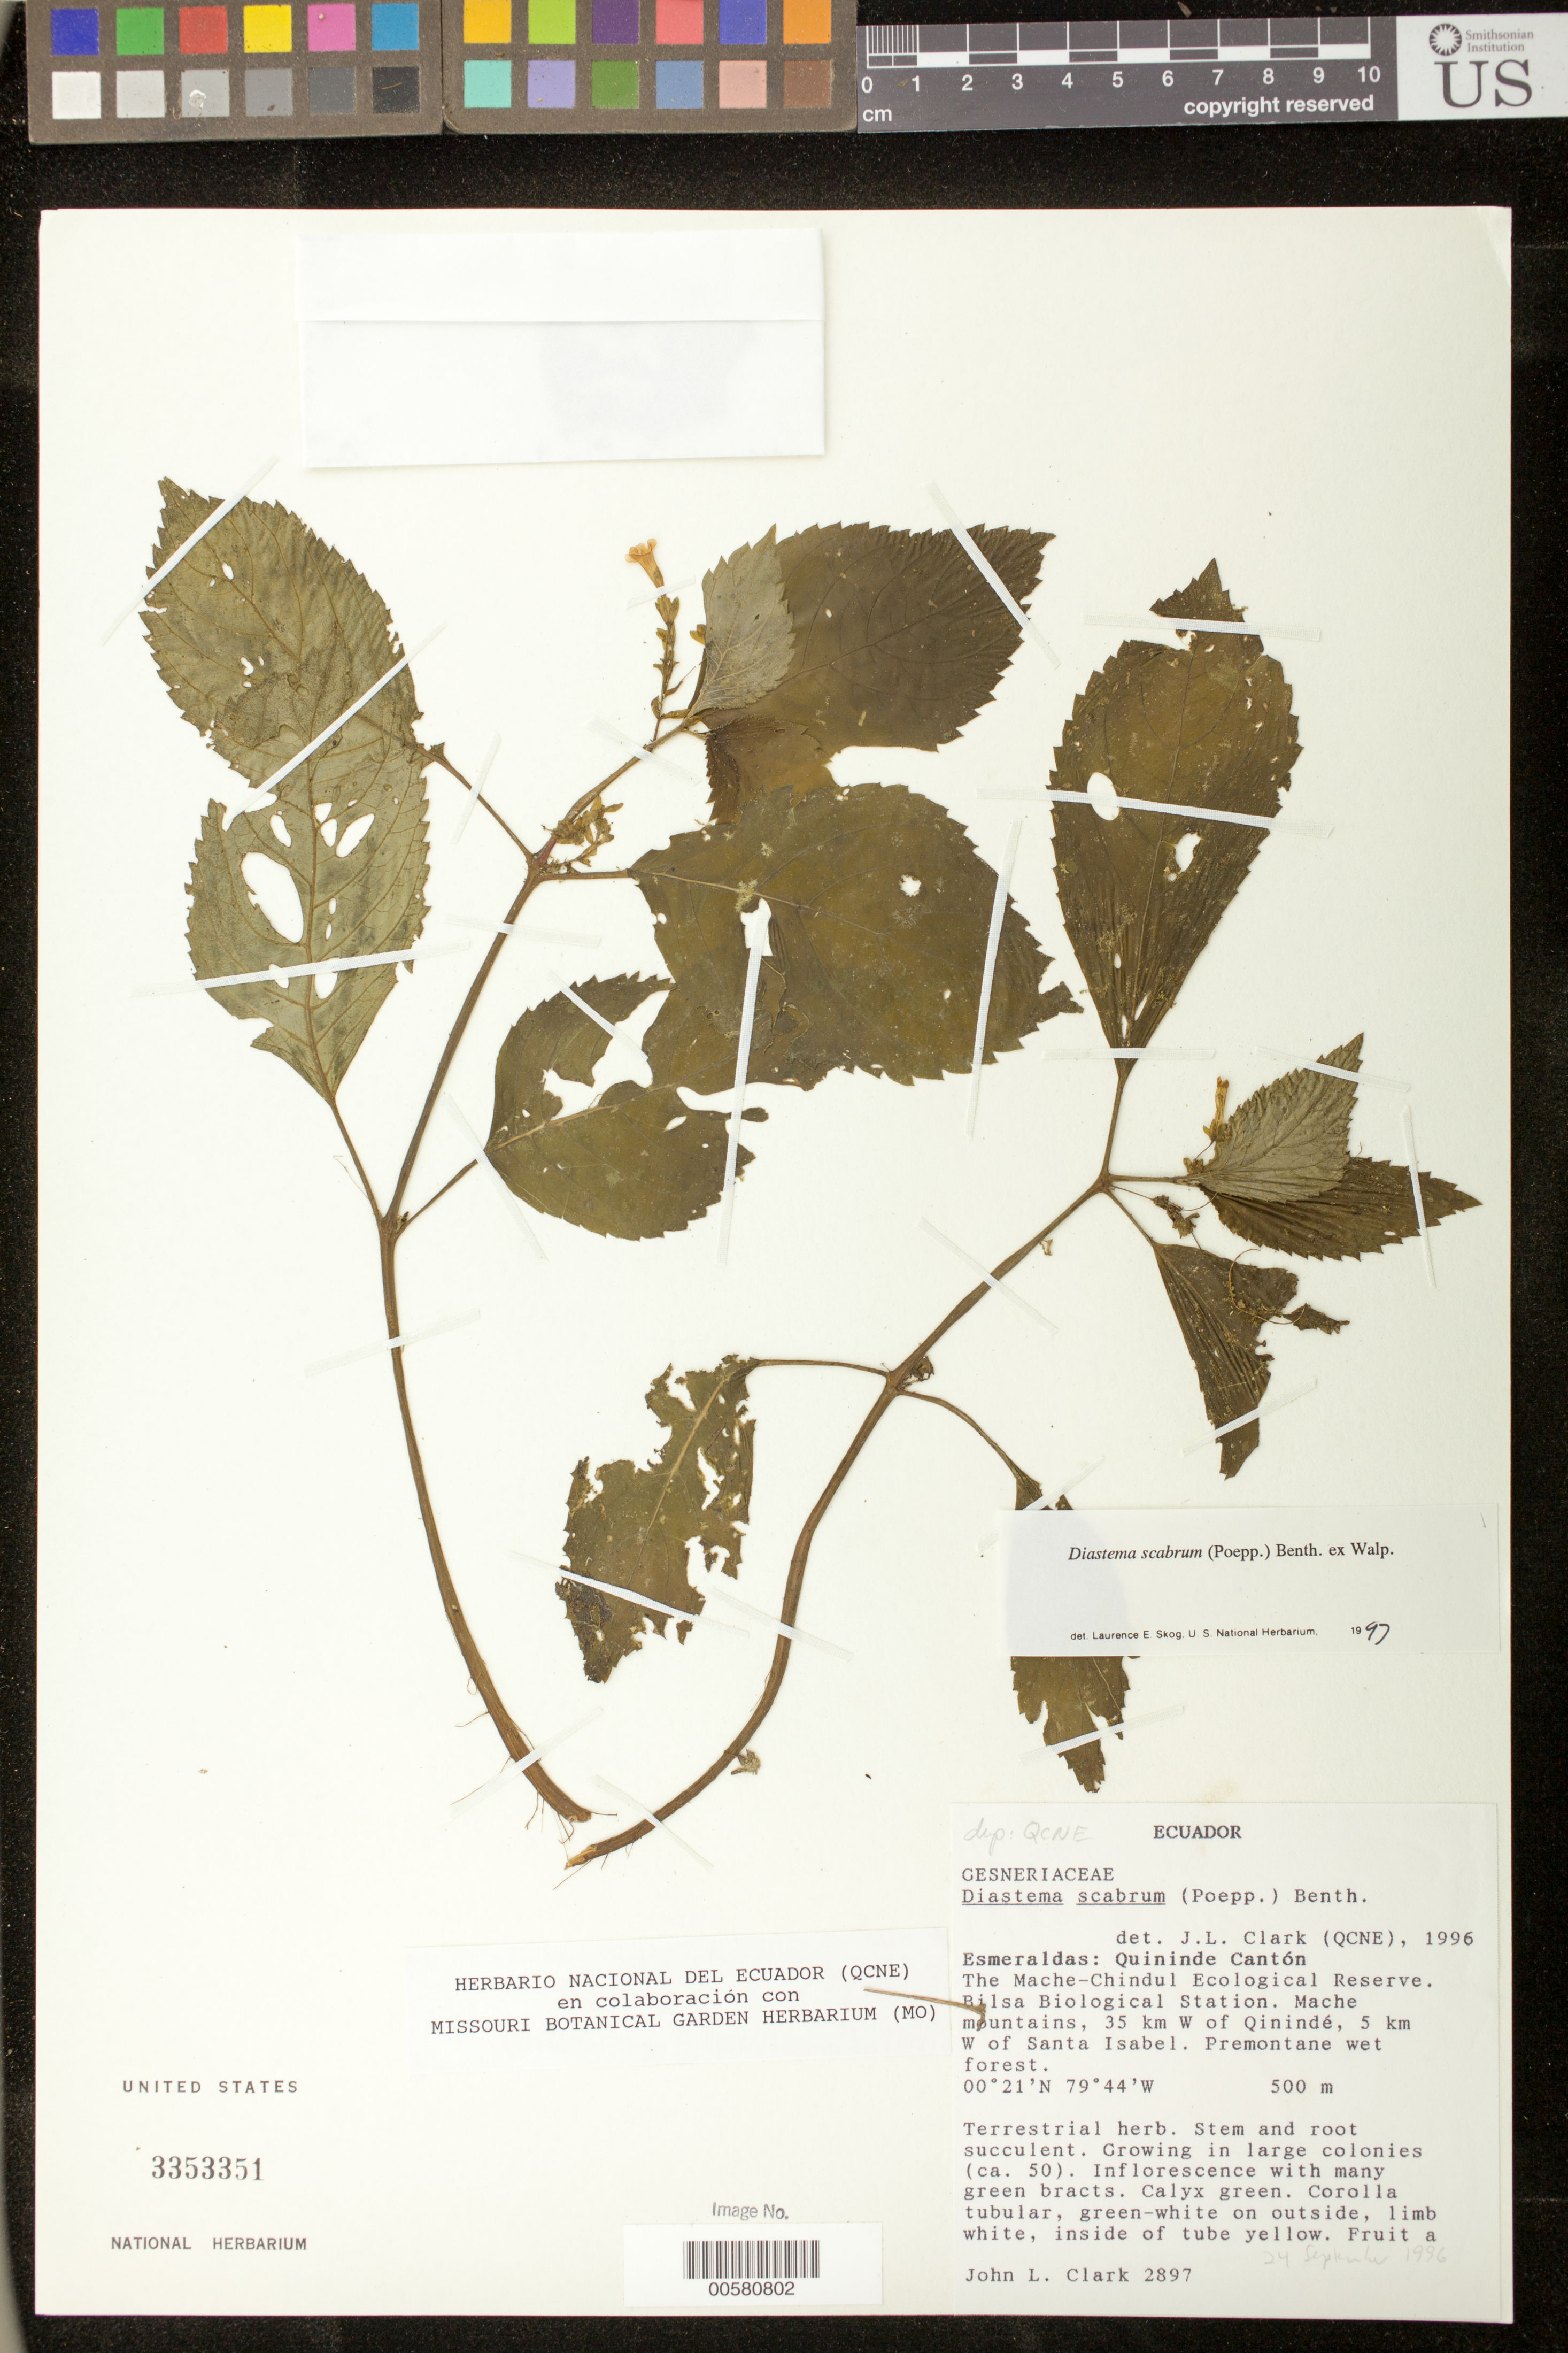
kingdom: Plantae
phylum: Tracheophyta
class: Magnoliopsida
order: Lamiales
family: Gesneriaceae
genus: Diastema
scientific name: Diastema racemiferum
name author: Benth.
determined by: Skog, Laurence E.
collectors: J. L. Clark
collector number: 2897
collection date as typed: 24 Sep 1996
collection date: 1996-09-24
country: Ecuador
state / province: Esmeraldas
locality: Quininde Cantón. Mache-Chindul Ecological Reserve, Bilsa Biological Station, Mache mountains, 35 km W of Quinindé, 5 km W of Santa Isabel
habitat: Premontane wet forest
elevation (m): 500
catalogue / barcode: US 3353351